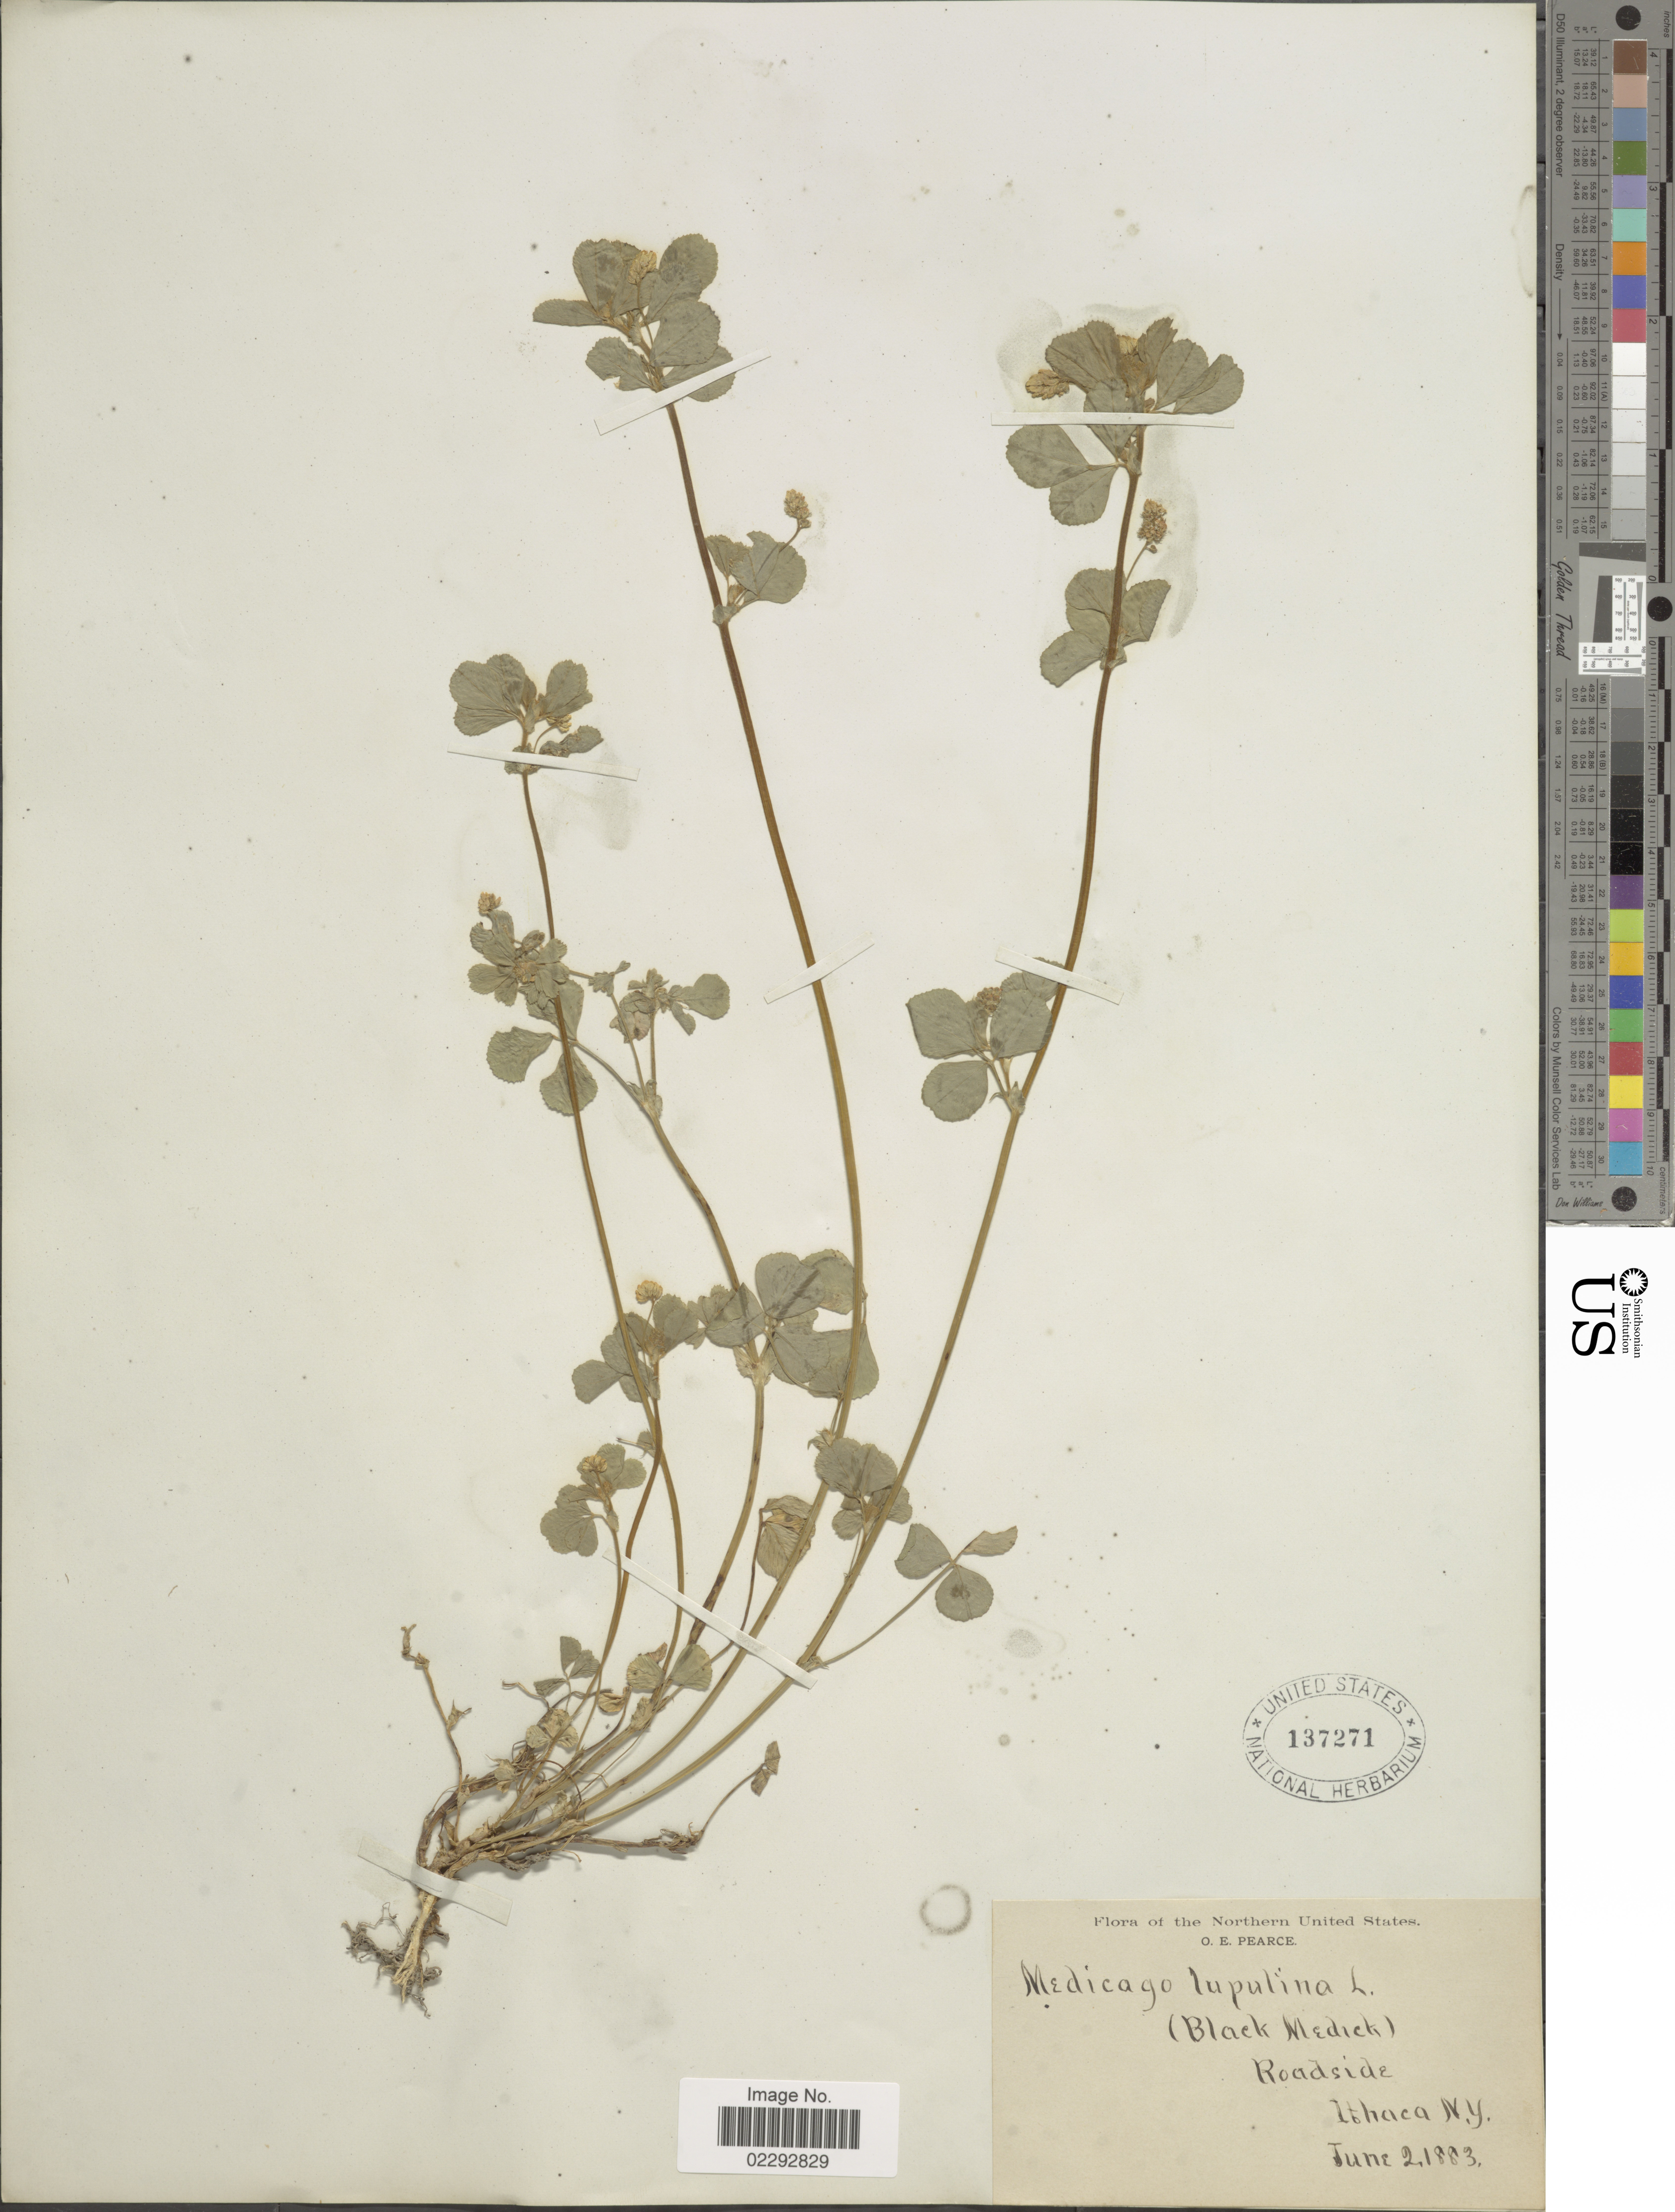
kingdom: Plantae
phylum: Tracheophyta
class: Magnoliopsida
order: Fabales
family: Fabaceae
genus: Medicago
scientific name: Medicago lupulina var. lupulina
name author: L.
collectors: O. E. Pearce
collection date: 1883-06-02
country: United States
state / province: New York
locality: Roadside, Ithaca, N.Y. Northern United States.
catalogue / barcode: US 137271